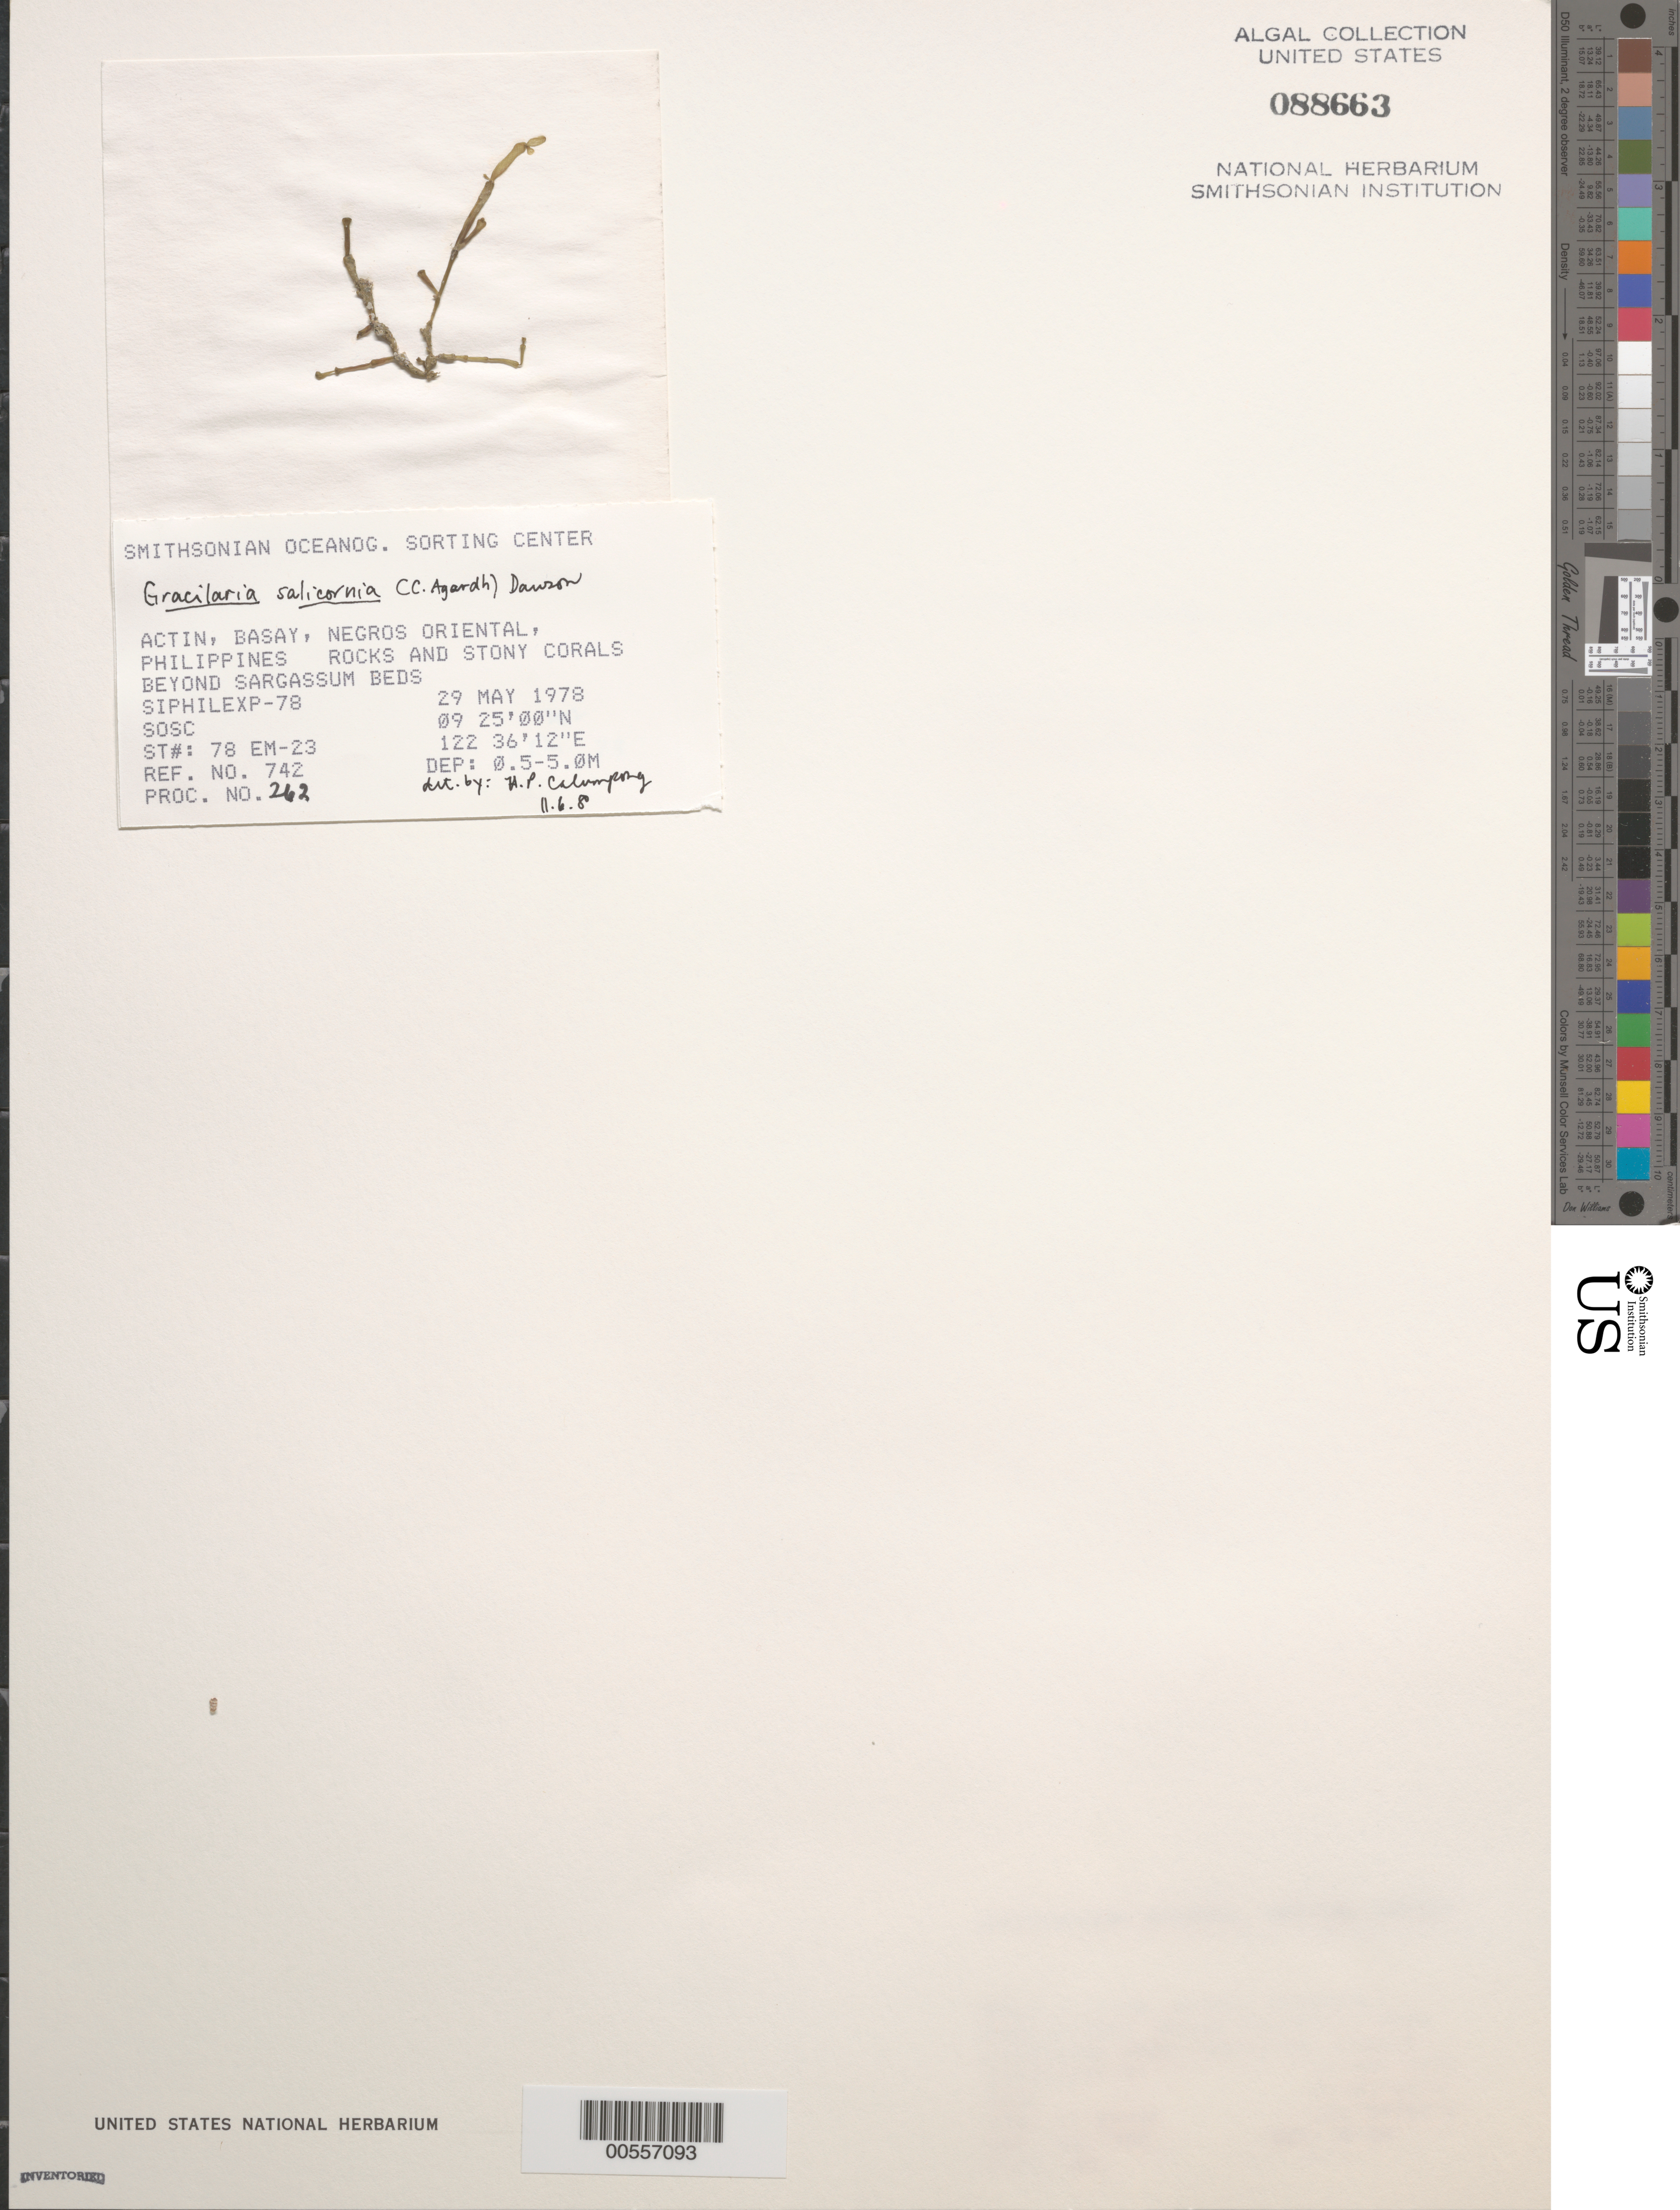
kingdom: Plantae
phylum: Rhodophyta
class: Florideophyceae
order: Gracilariales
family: Gracilariaceae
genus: Gracilaria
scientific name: Gracilaria salicornia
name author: (C. Agardh) E.Y. Dawson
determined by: Calumpong, H. P.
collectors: SOSC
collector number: Station 78 Em-23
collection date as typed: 29 May 1978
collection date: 1978-05-29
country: Philippines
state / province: Central Visayas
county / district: Negros Oriental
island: Negros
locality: Actin, Basay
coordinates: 09 25'00"N, 122 36'12"E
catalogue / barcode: US 88663